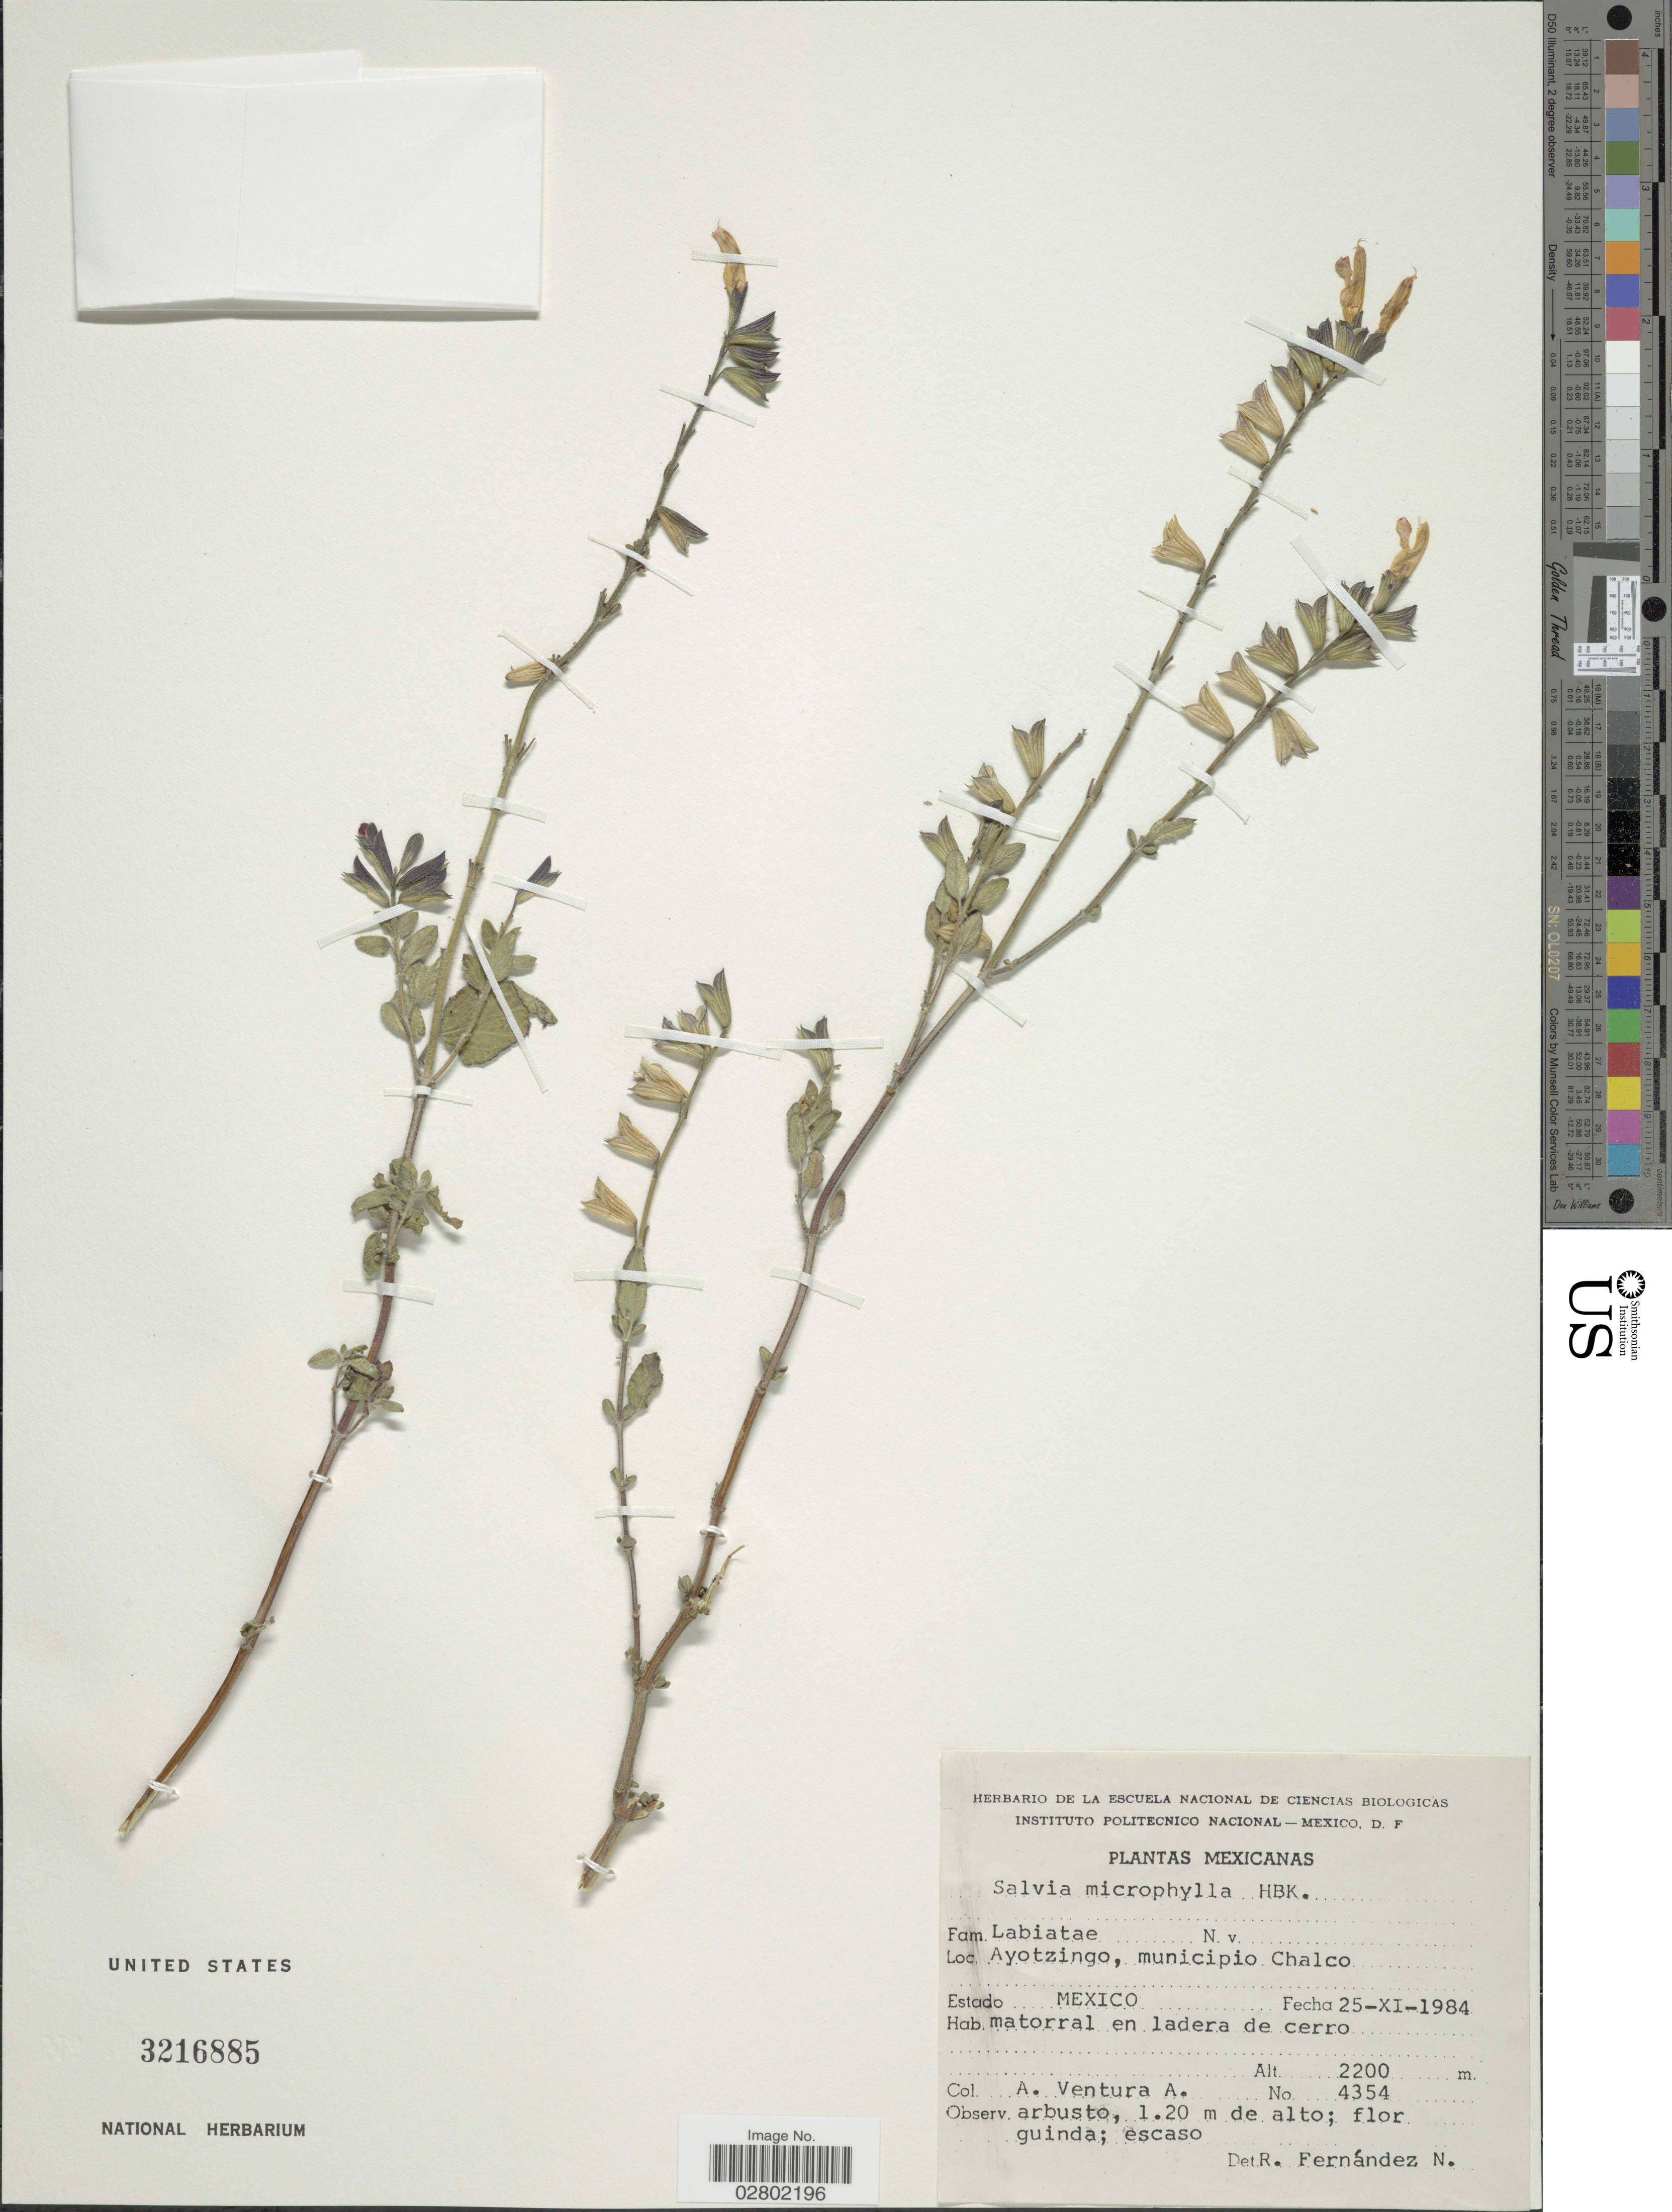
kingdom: Plantae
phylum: Tracheophyta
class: Magnoliopsida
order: Lamiales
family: Lamiaceae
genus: Salvia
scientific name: Salvia microphylla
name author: Kunth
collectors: A. Ventura A.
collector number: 4354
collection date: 1984-11-25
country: Mexico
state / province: México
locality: Ayotzingo, municipio Chalco.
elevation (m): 2200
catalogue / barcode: US 3216885